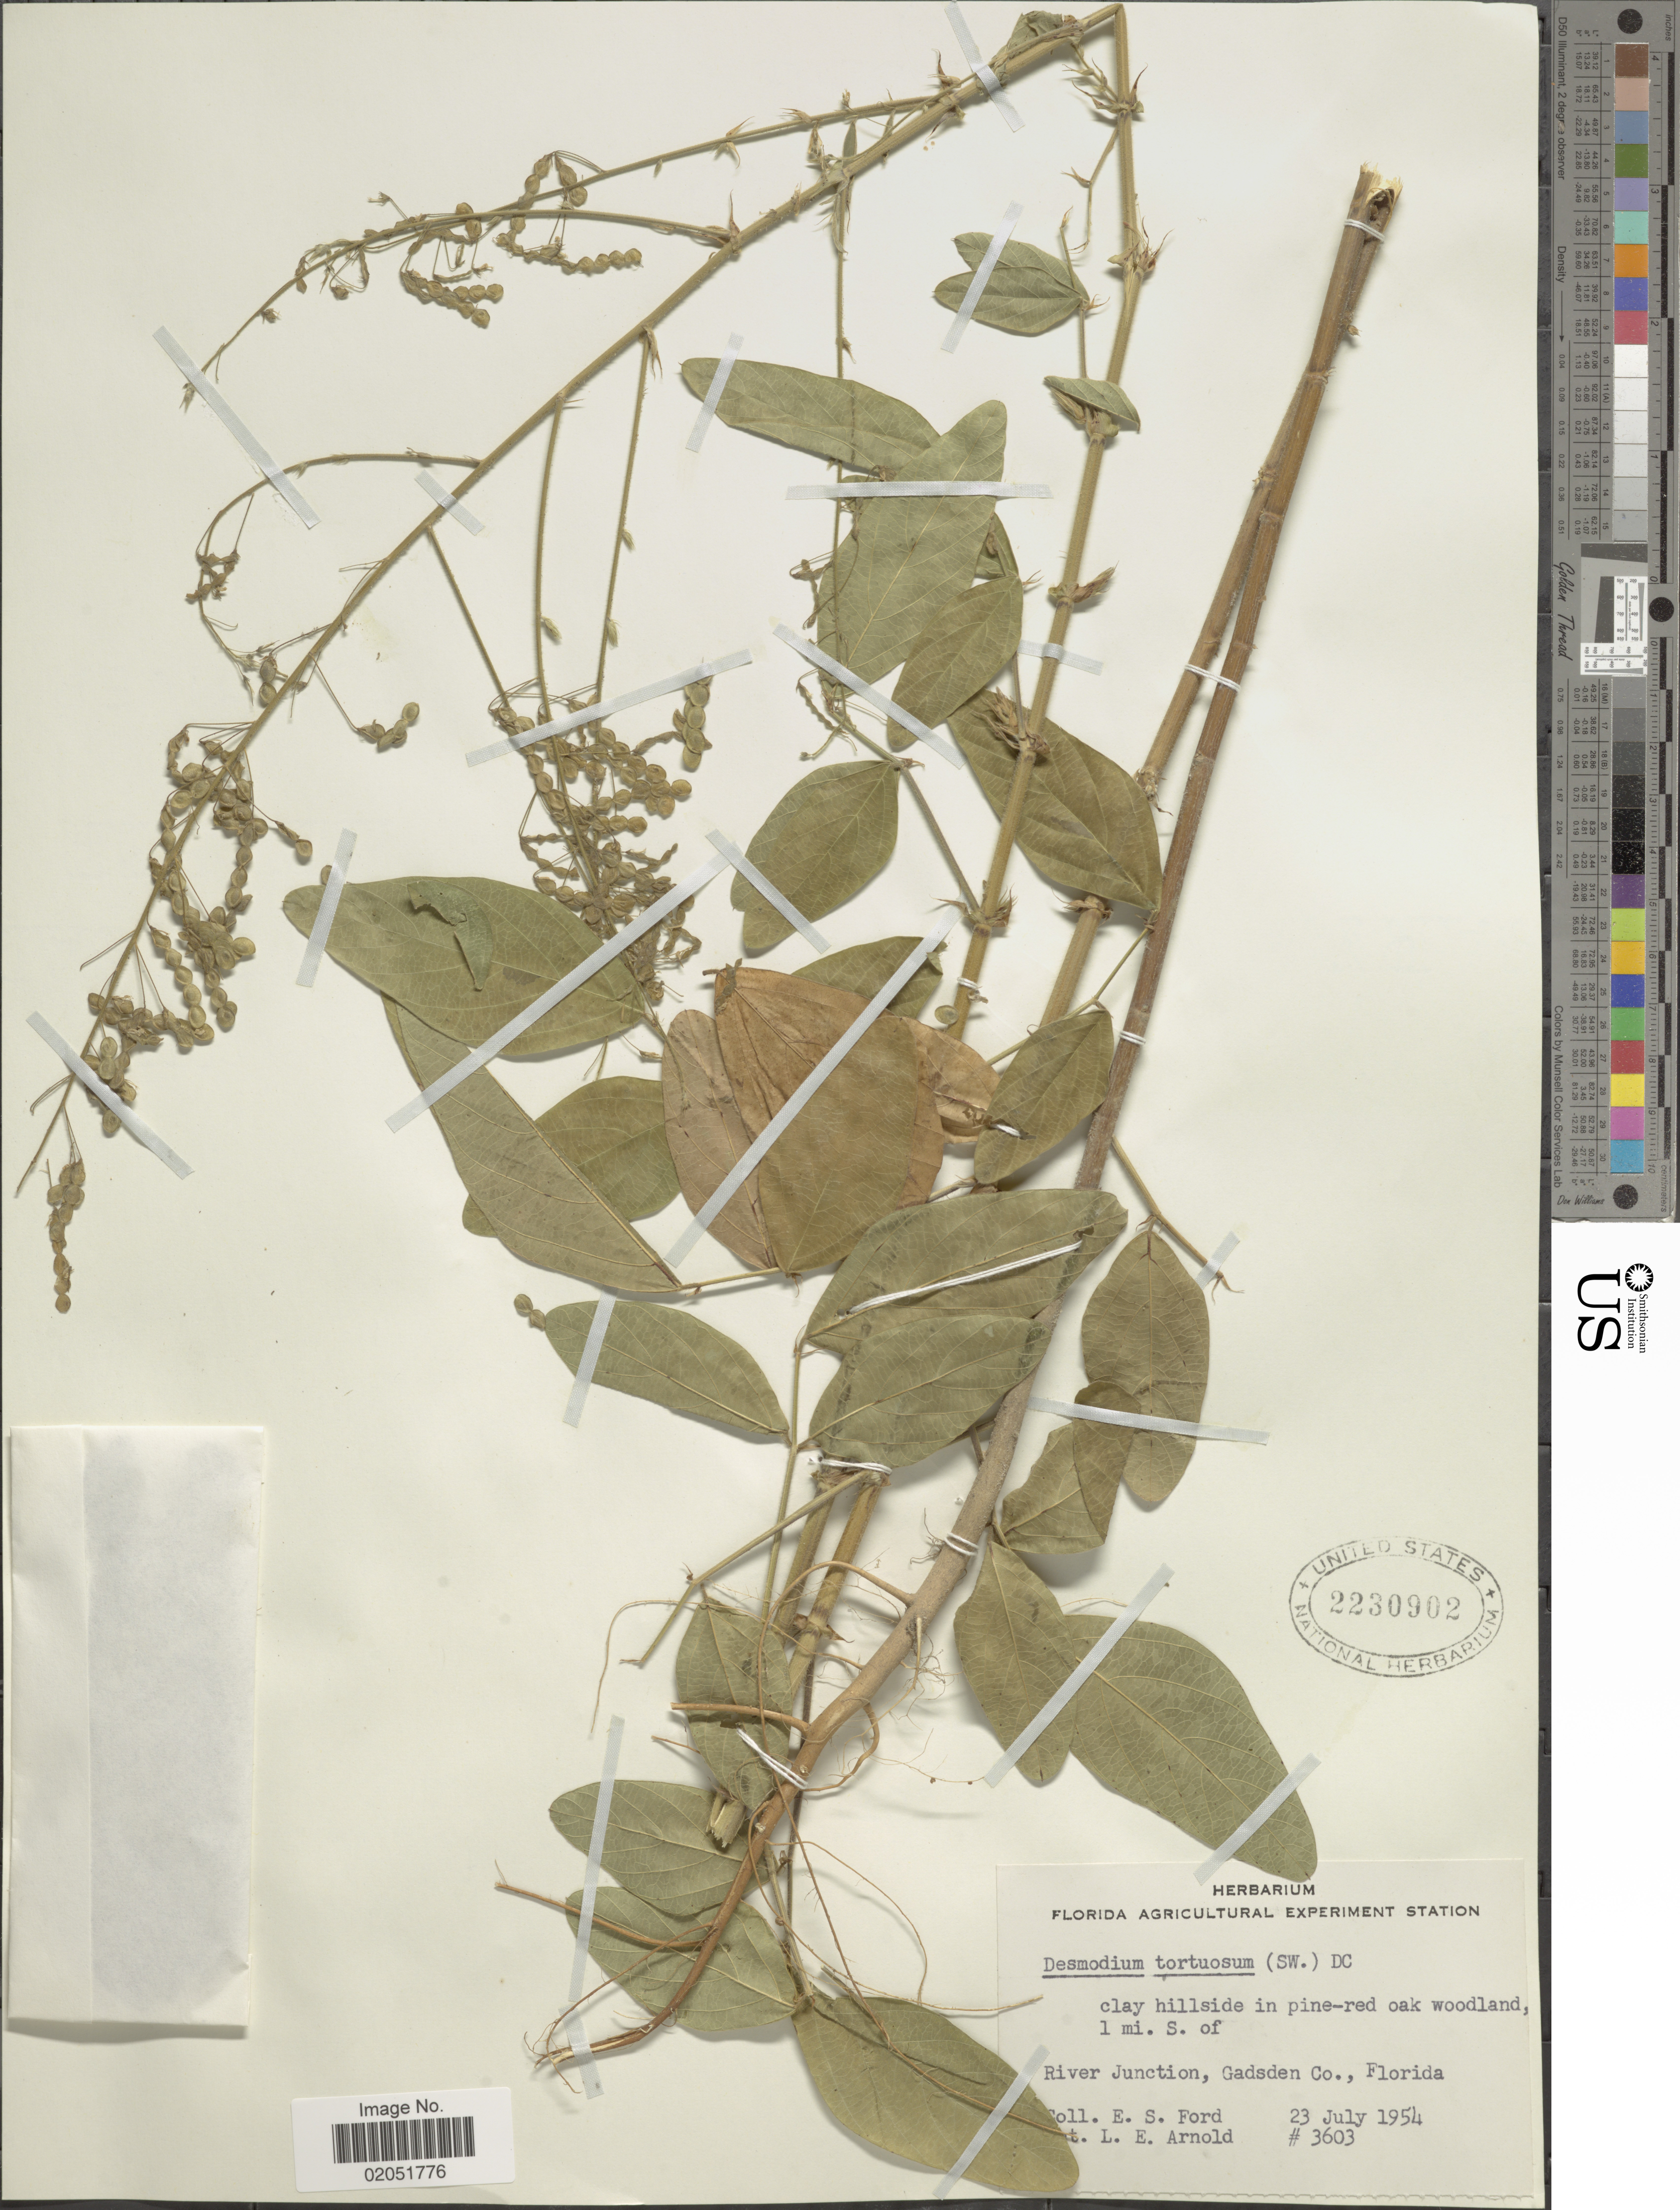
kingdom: Plantae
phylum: Tracheophyta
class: Magnoliopsida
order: Fabales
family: Fabaceae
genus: Desmodium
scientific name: Desmodium tortuosum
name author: (Sw.) DC.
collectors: E. Ford & L. E. Arnold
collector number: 3603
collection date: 1954-07-23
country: United States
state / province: Florida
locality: River Junction, Gadsden Co., Florida.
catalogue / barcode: US 2230902